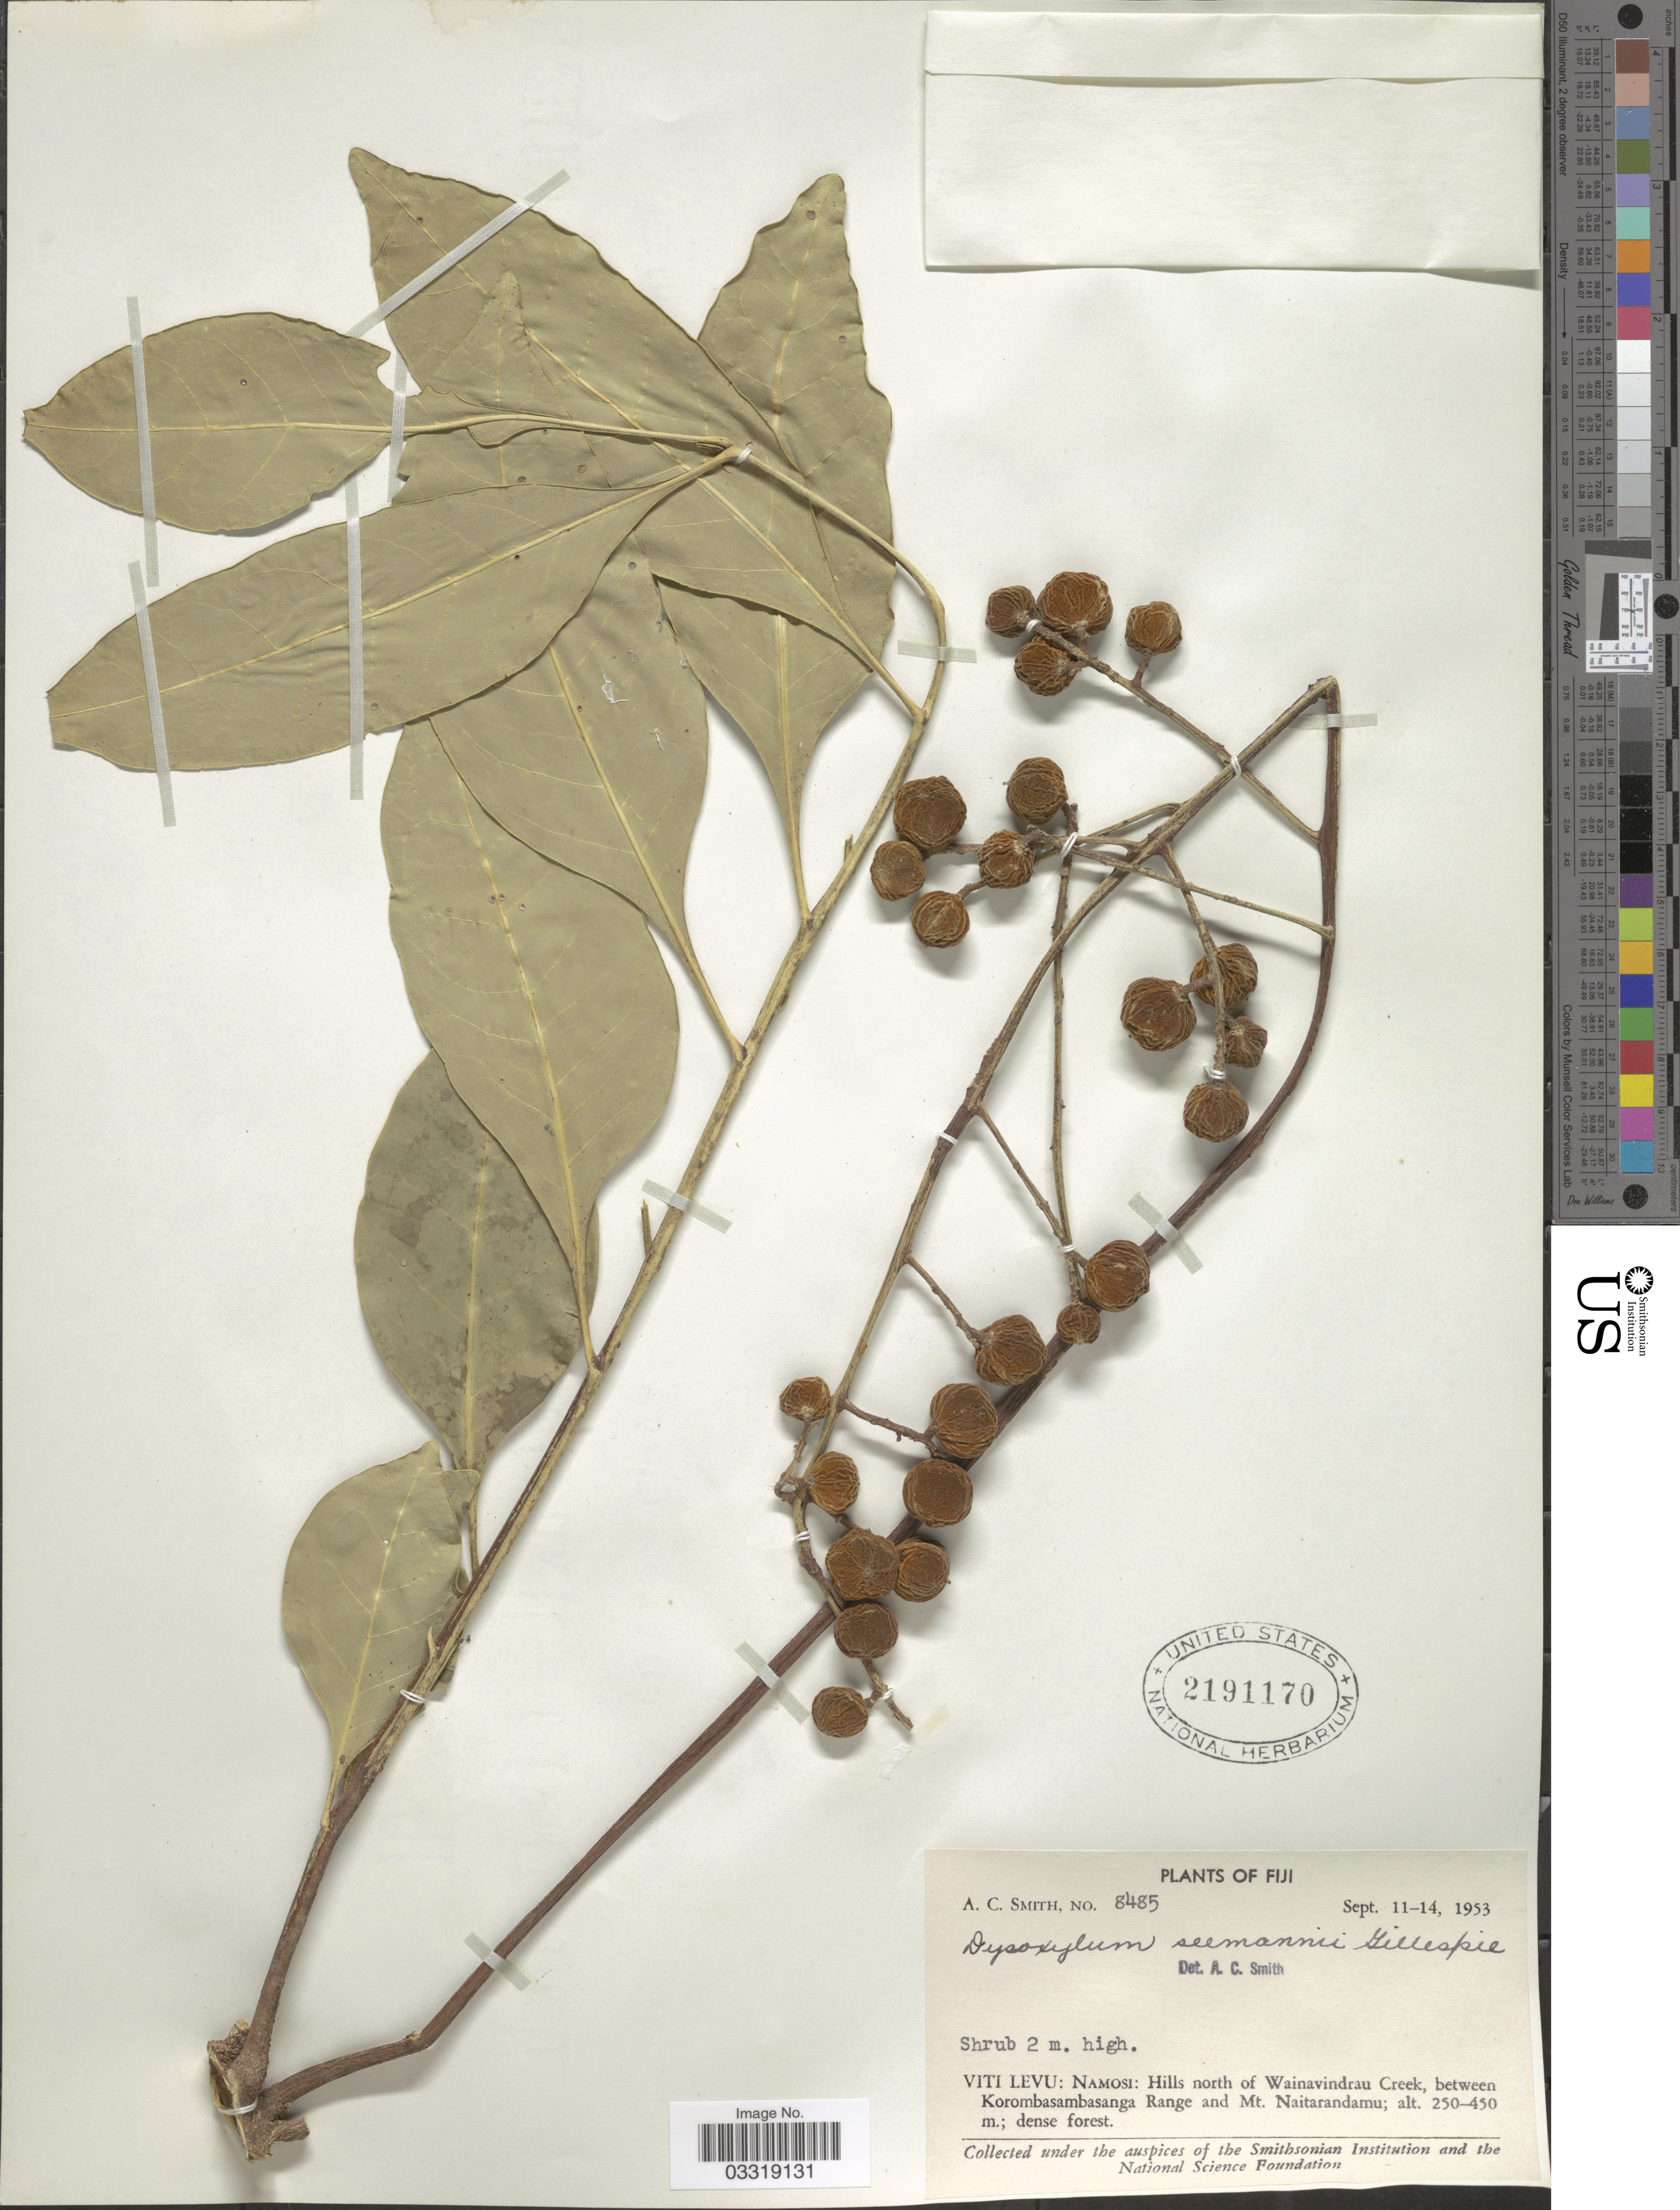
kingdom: Plantae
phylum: Tracheophyta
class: Magnoliopsida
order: Sapindales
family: Meliaceae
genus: Didymocheton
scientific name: Didymocheton multijugus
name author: (Seem.) Harms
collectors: A. C. Smith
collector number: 8485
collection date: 1953-09-11/1953-09-14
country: Fiji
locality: Viti Levu: Namosi: Hills north of Wainavindrau Creek, between Korombasambasanga Range and Mt. Naitarandamu.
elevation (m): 250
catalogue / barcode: US 2191170